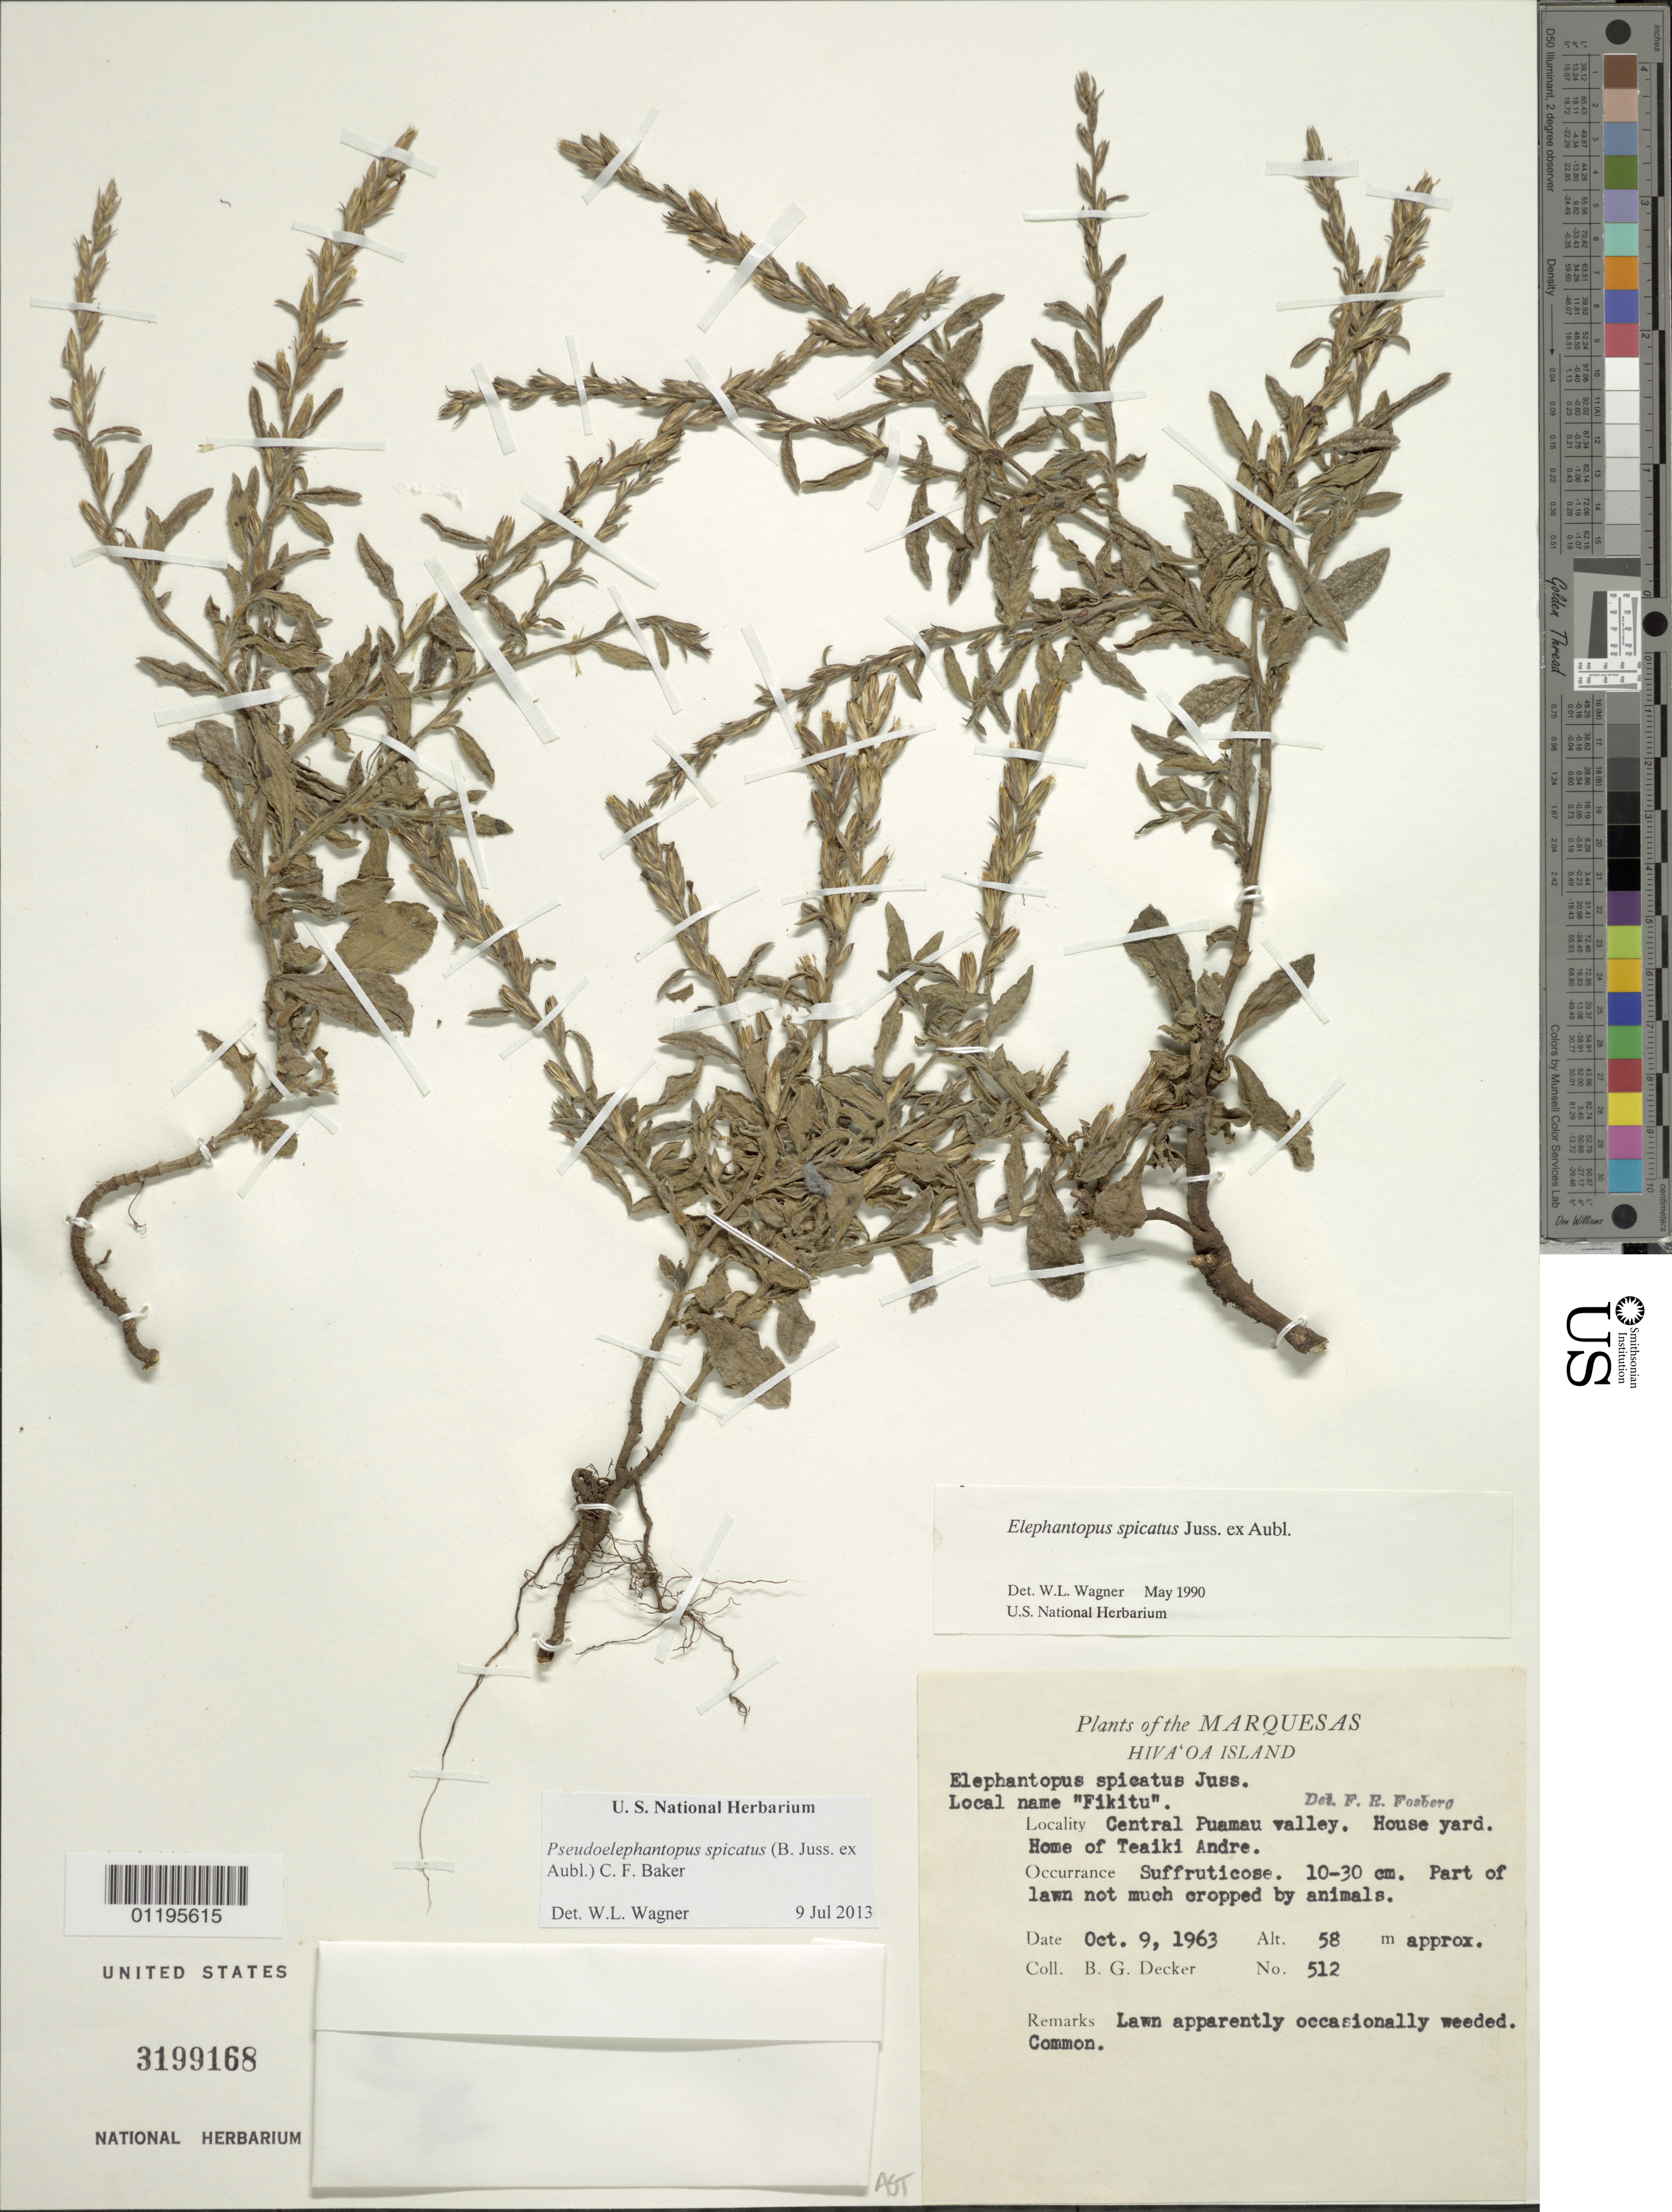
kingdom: Plantae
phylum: Tracheophyta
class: Magnoliopsida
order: Asterales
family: Asteraceae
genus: Pseudelephantopus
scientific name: Pseudelephantopus spicatus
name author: (Juss. ex Aubl.) C.F. Baker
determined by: Wagner, W. L., (BOT), Smithsonian Institution - National Museum of Natural History (UNITED STATES)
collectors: B. G. Decker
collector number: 512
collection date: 1963-10-09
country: French Polynesia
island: Hiva Oa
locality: central Puamau Valley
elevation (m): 58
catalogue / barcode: US 3199168